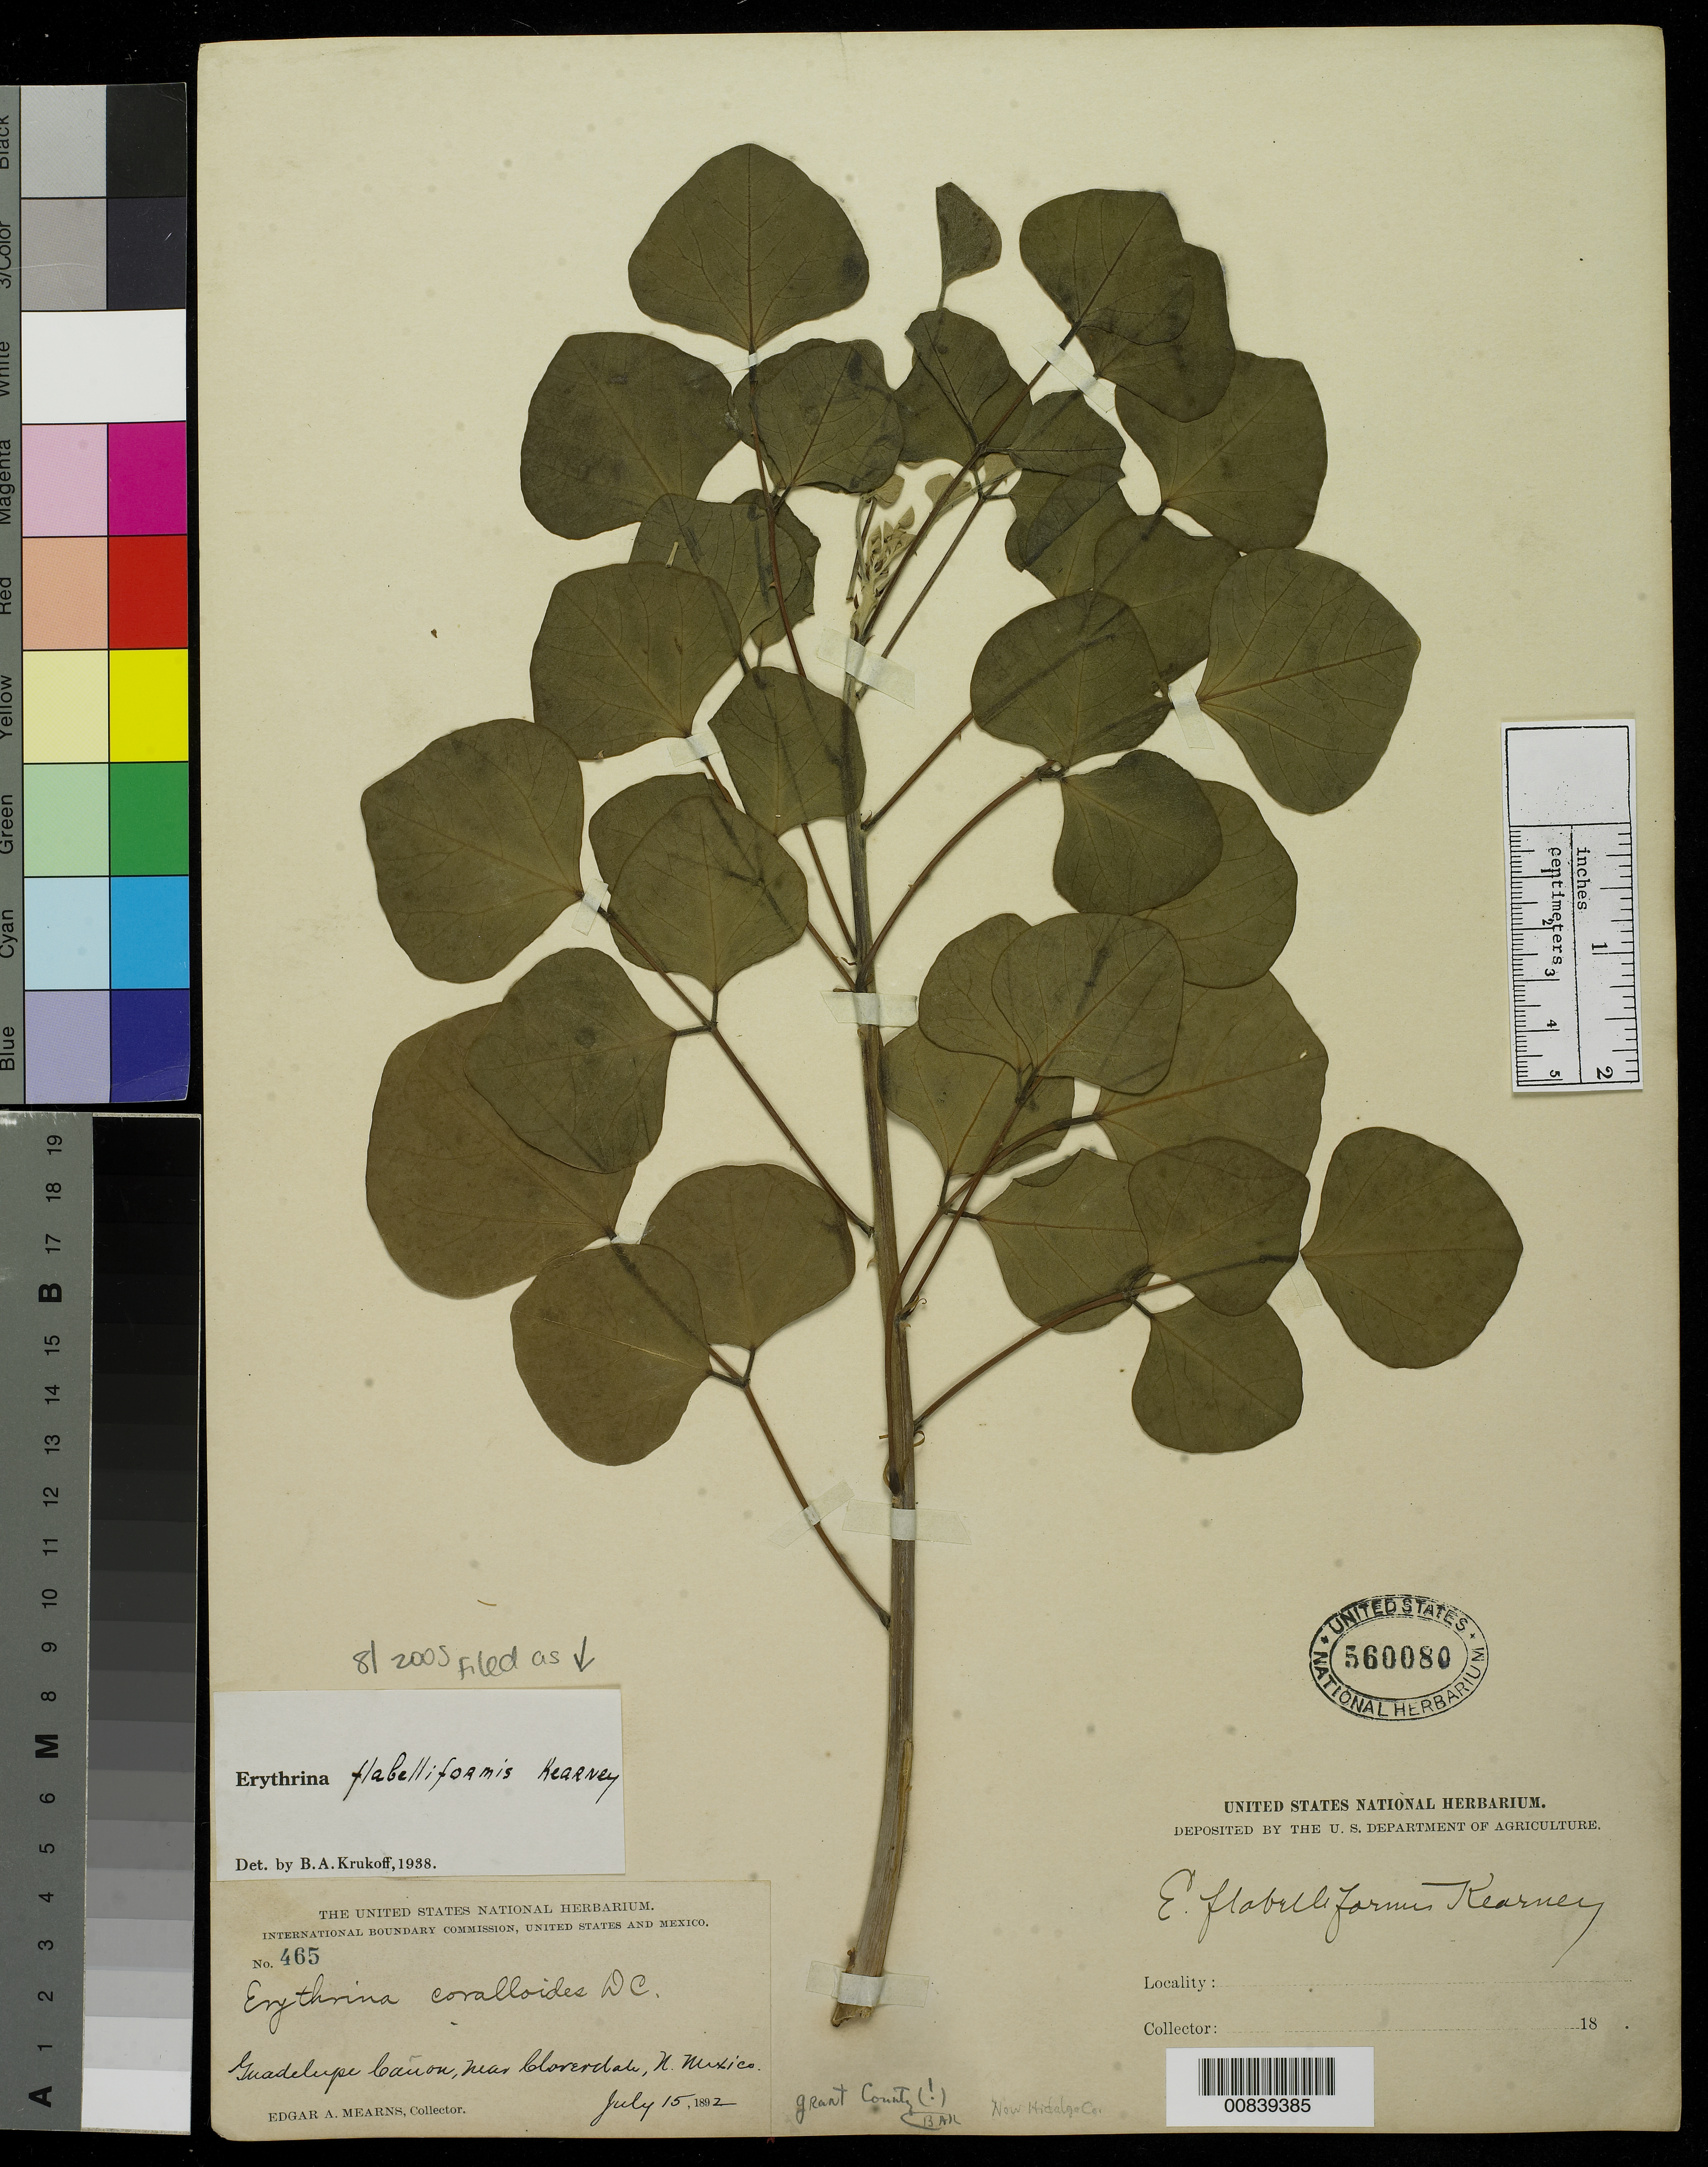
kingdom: Plantae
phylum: Tracheophyta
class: Magnoliopsida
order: Fabales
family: Fabaceae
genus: Erythrina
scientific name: Erythrina flabelliformis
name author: Kearney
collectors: E. A. Mearns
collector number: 465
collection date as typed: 15 Jul 1892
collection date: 1892-07-15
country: United States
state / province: New Mexico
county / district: Hidalgo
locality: Guadalupe Cañon, near Cloverdale, New Mexico.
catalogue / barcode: US 560080